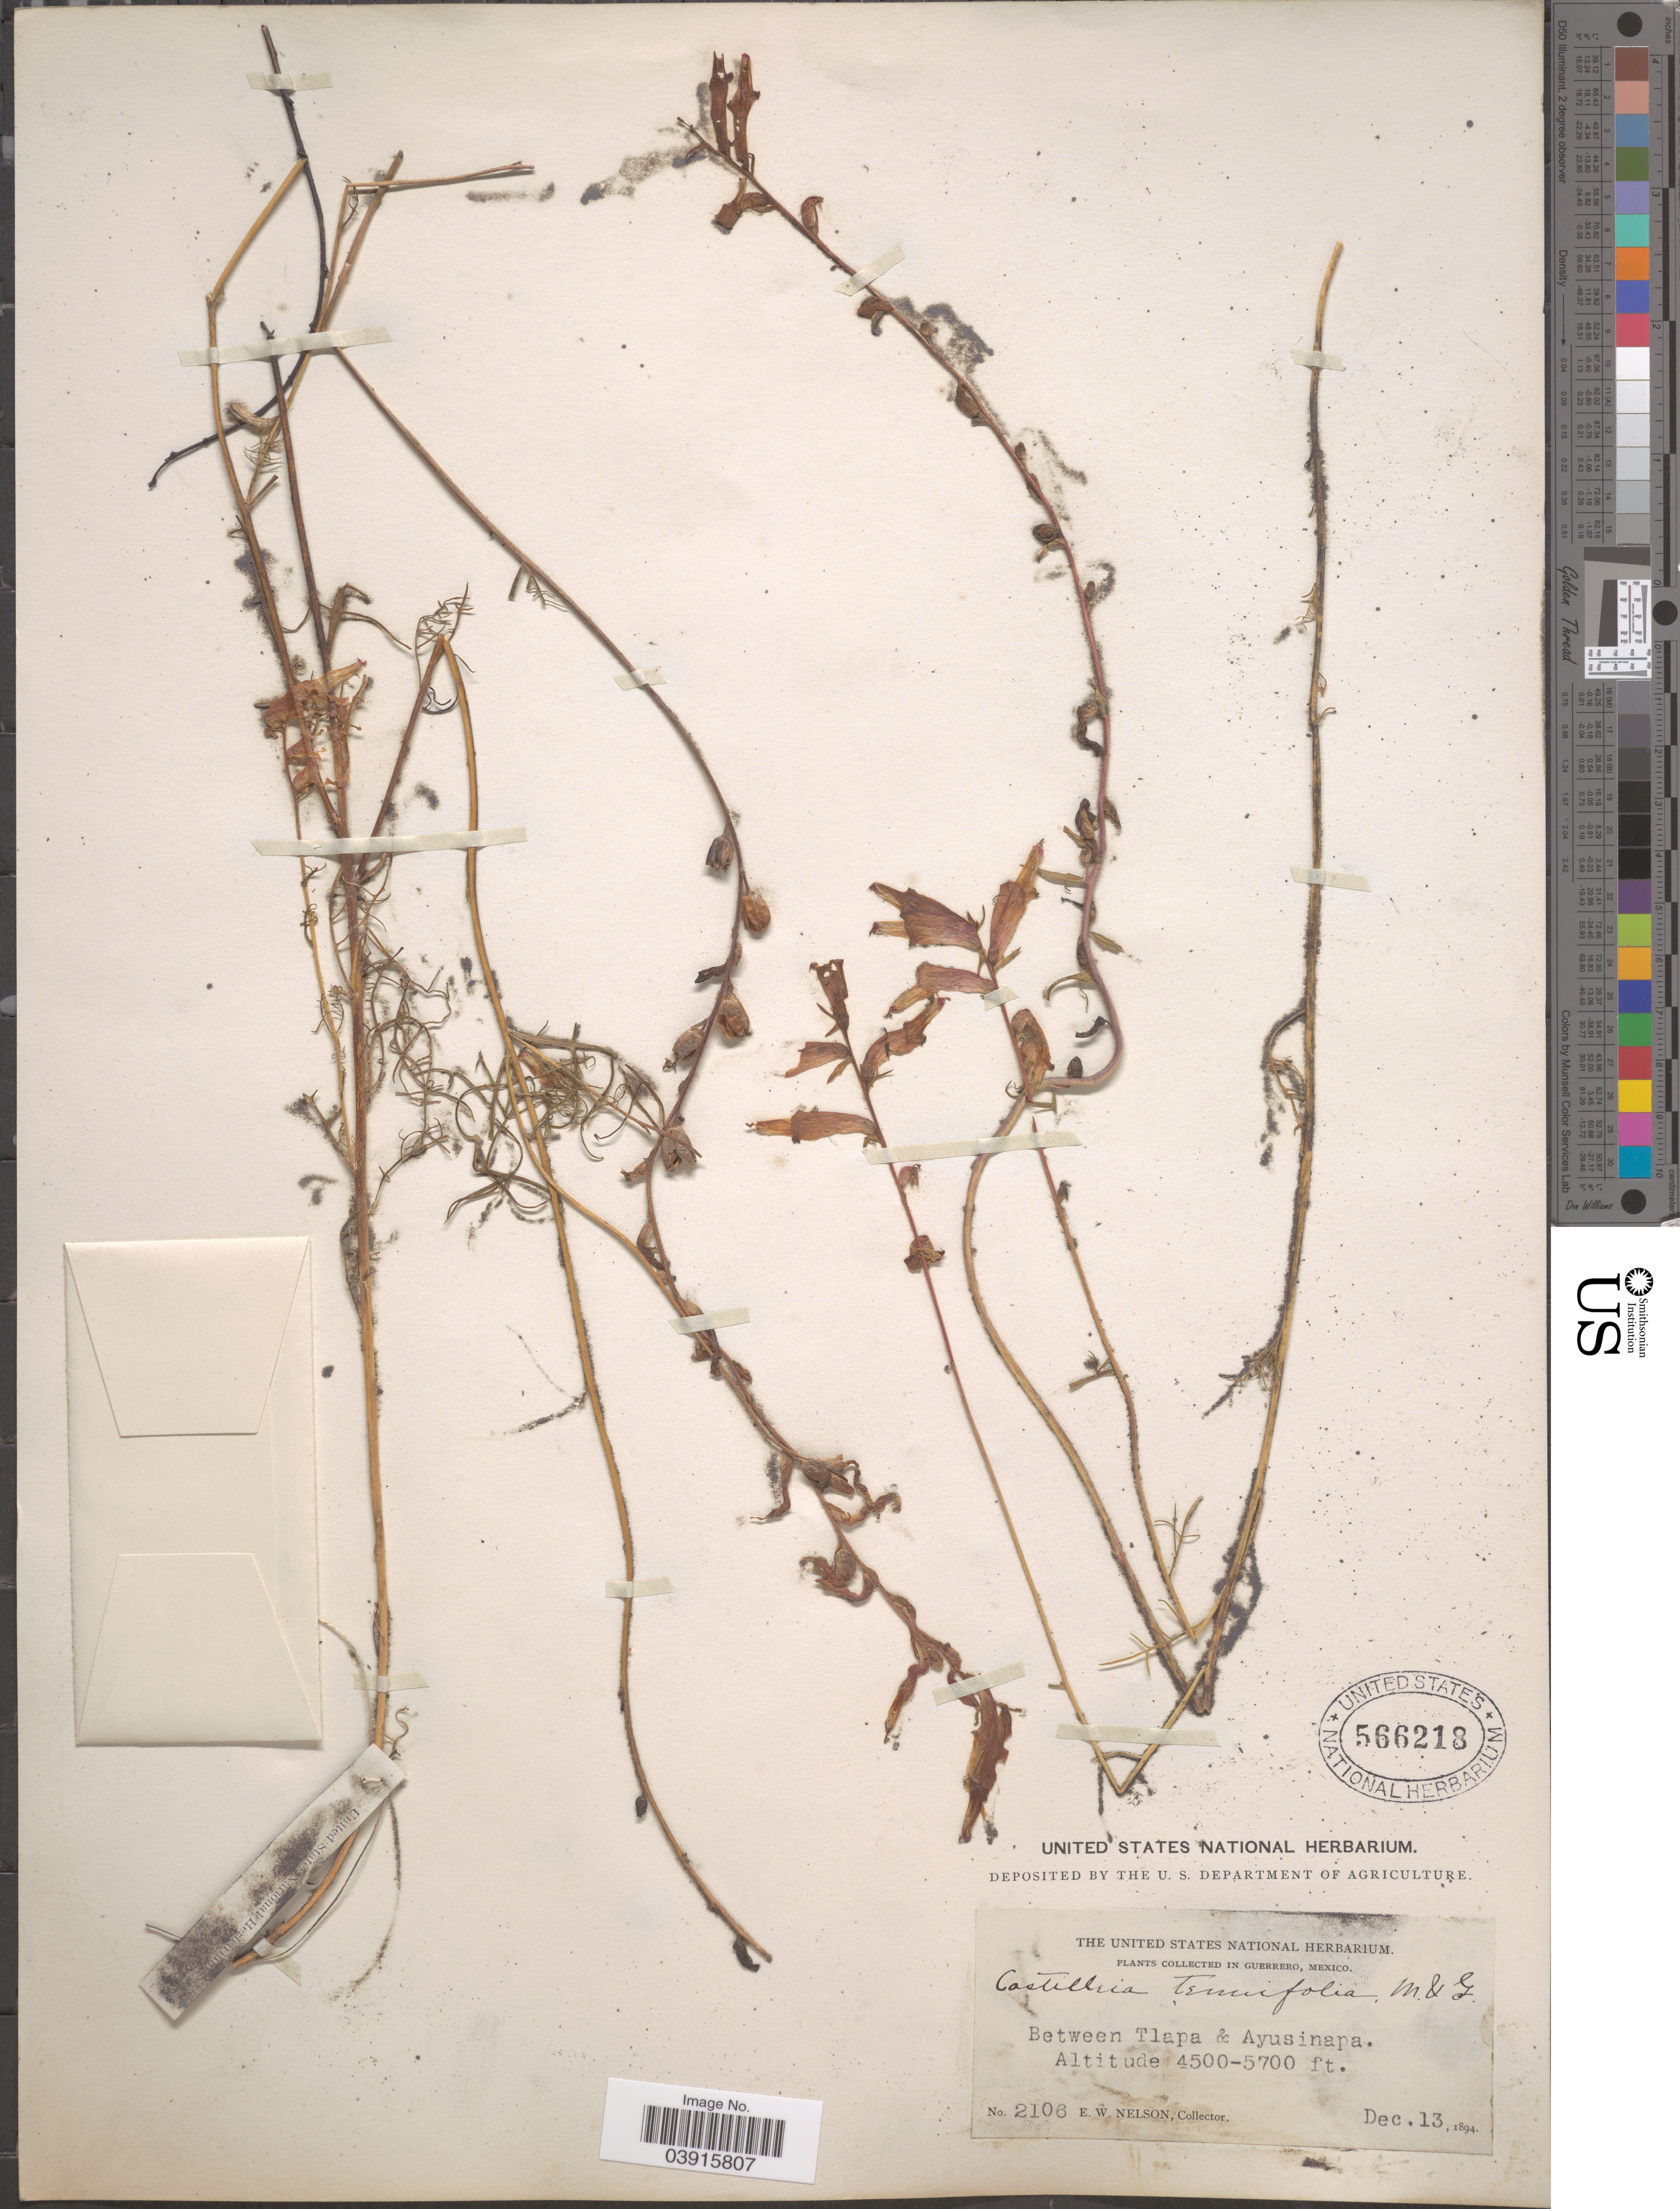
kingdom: Plantae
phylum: Tracheophyta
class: Magnoliopsida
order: Lamiales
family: Orobanchaceae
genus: Castilleja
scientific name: Castilleja tenuiflora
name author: Benth.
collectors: E. W. Nelson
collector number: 2106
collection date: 1894-12-13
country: Mexico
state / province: Guerrero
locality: Between Tlapa & Ayusinapa.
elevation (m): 1372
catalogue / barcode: US 566218